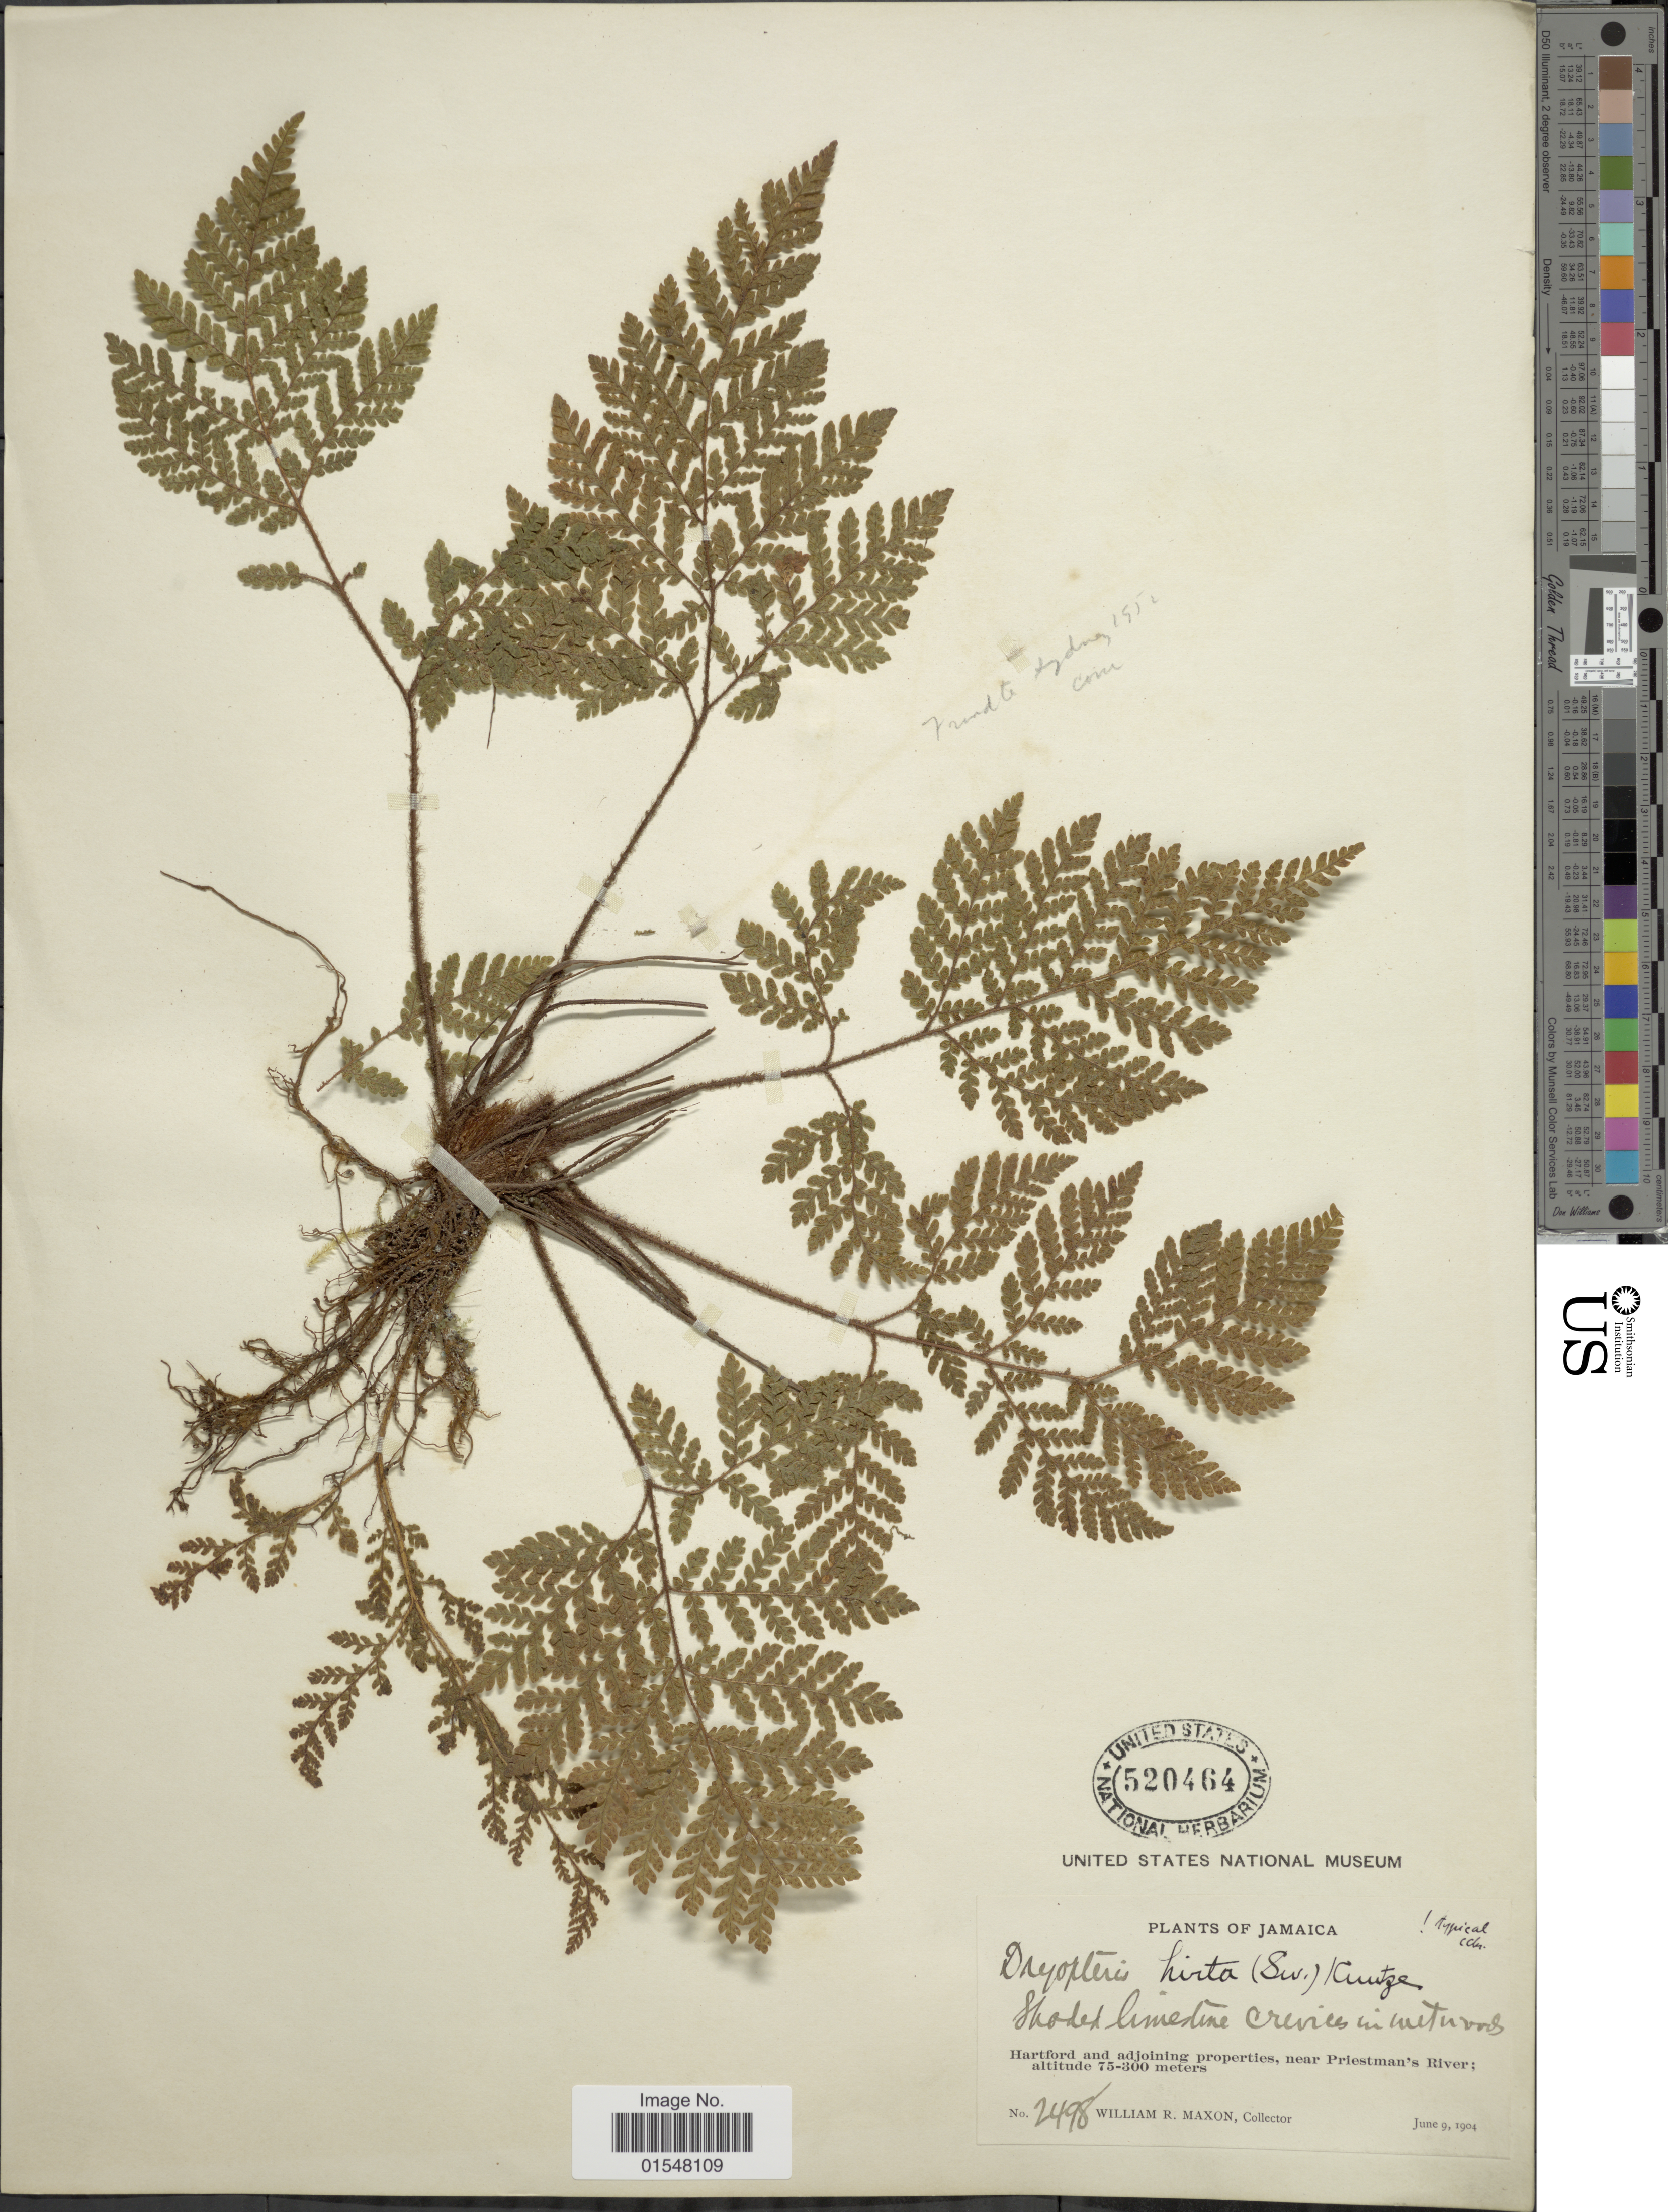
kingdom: Plantae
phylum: Tracheophyta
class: Polypodiopsida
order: Polypodiales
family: Dryopteridaceae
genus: Ctenitis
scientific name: Ctenitis hirta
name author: (Sw.) Ching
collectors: W. R. Maxon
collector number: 2498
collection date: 1904-06-09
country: Jamaica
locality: Hartford and adjoining properties, near Priestman'r River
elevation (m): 75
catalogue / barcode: US 520464